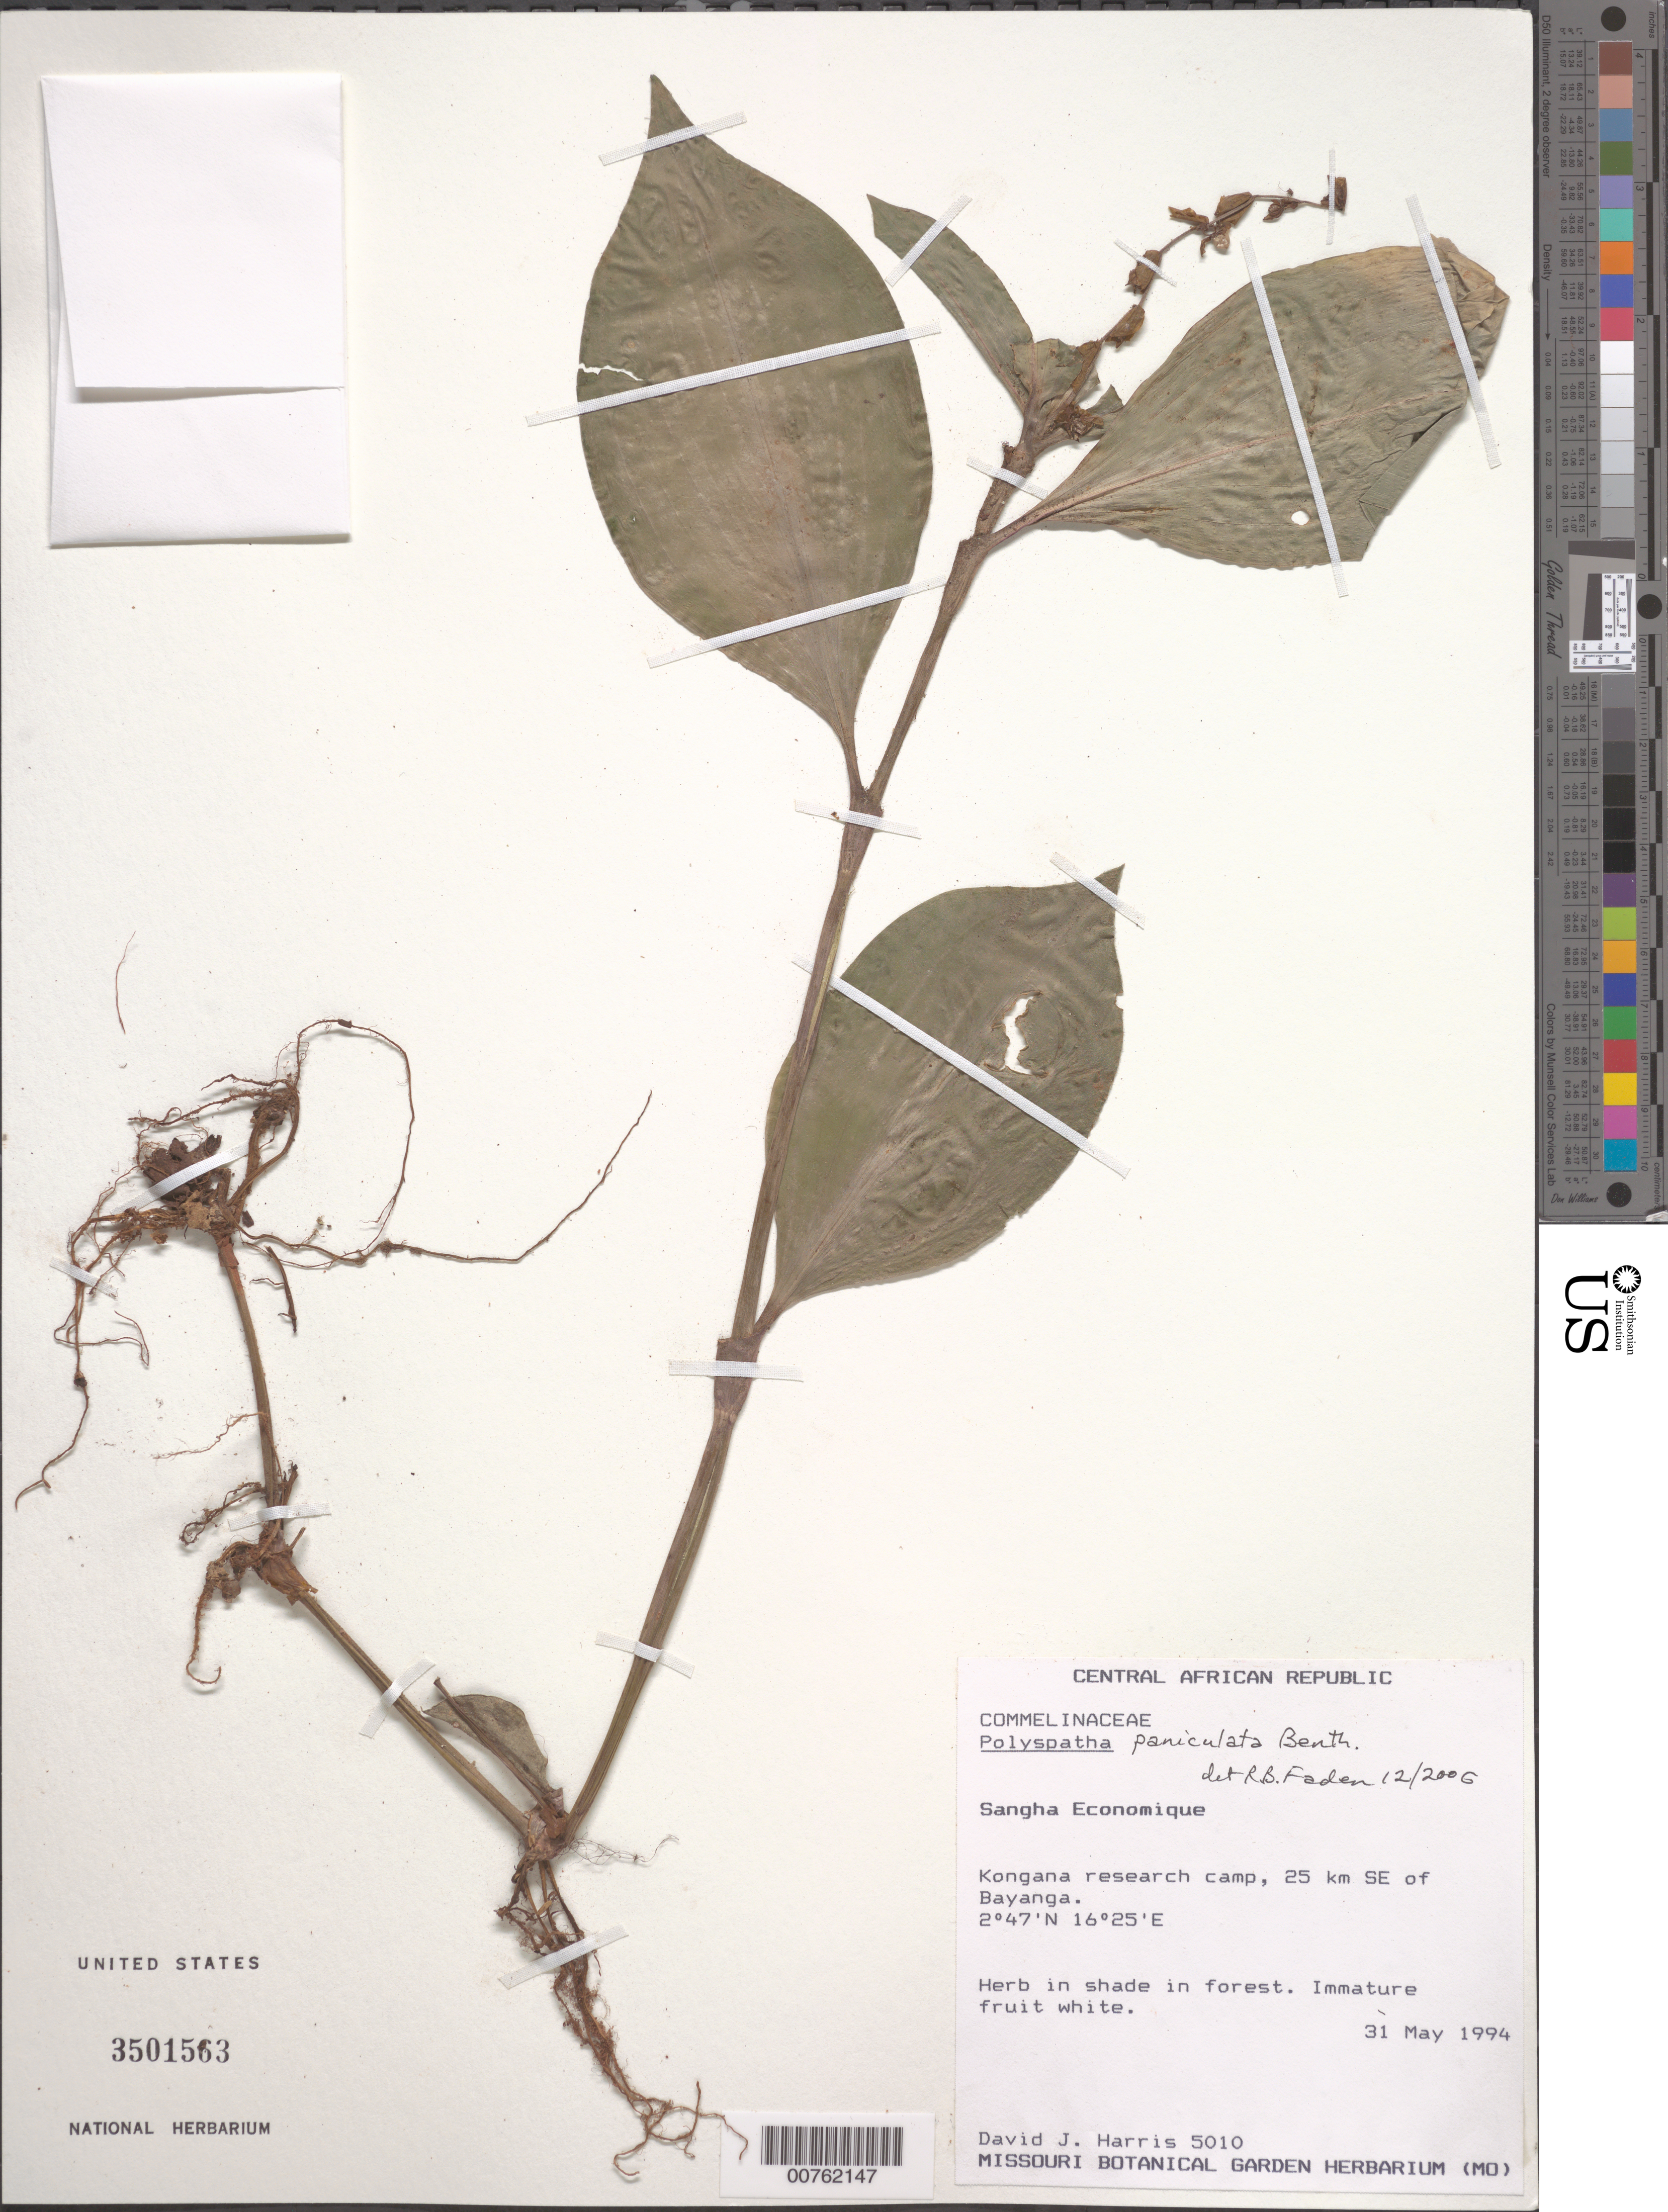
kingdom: Plantae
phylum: Tracheophyta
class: Liliopsida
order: Commelinales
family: Commelinaceae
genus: Polyspatha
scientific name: Polyspatha paniculata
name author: Benth.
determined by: Faden, Robert B., (US), Smithsonian Institution - National Museum of Natural History (UNITED STATES)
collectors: D. J. Harris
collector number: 5010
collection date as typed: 31 May 1994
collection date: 1994-05-31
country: Central African Republic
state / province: Sangha-Mbaere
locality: Kongana research camp, 25 km SE of Bayanga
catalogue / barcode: US 3501563